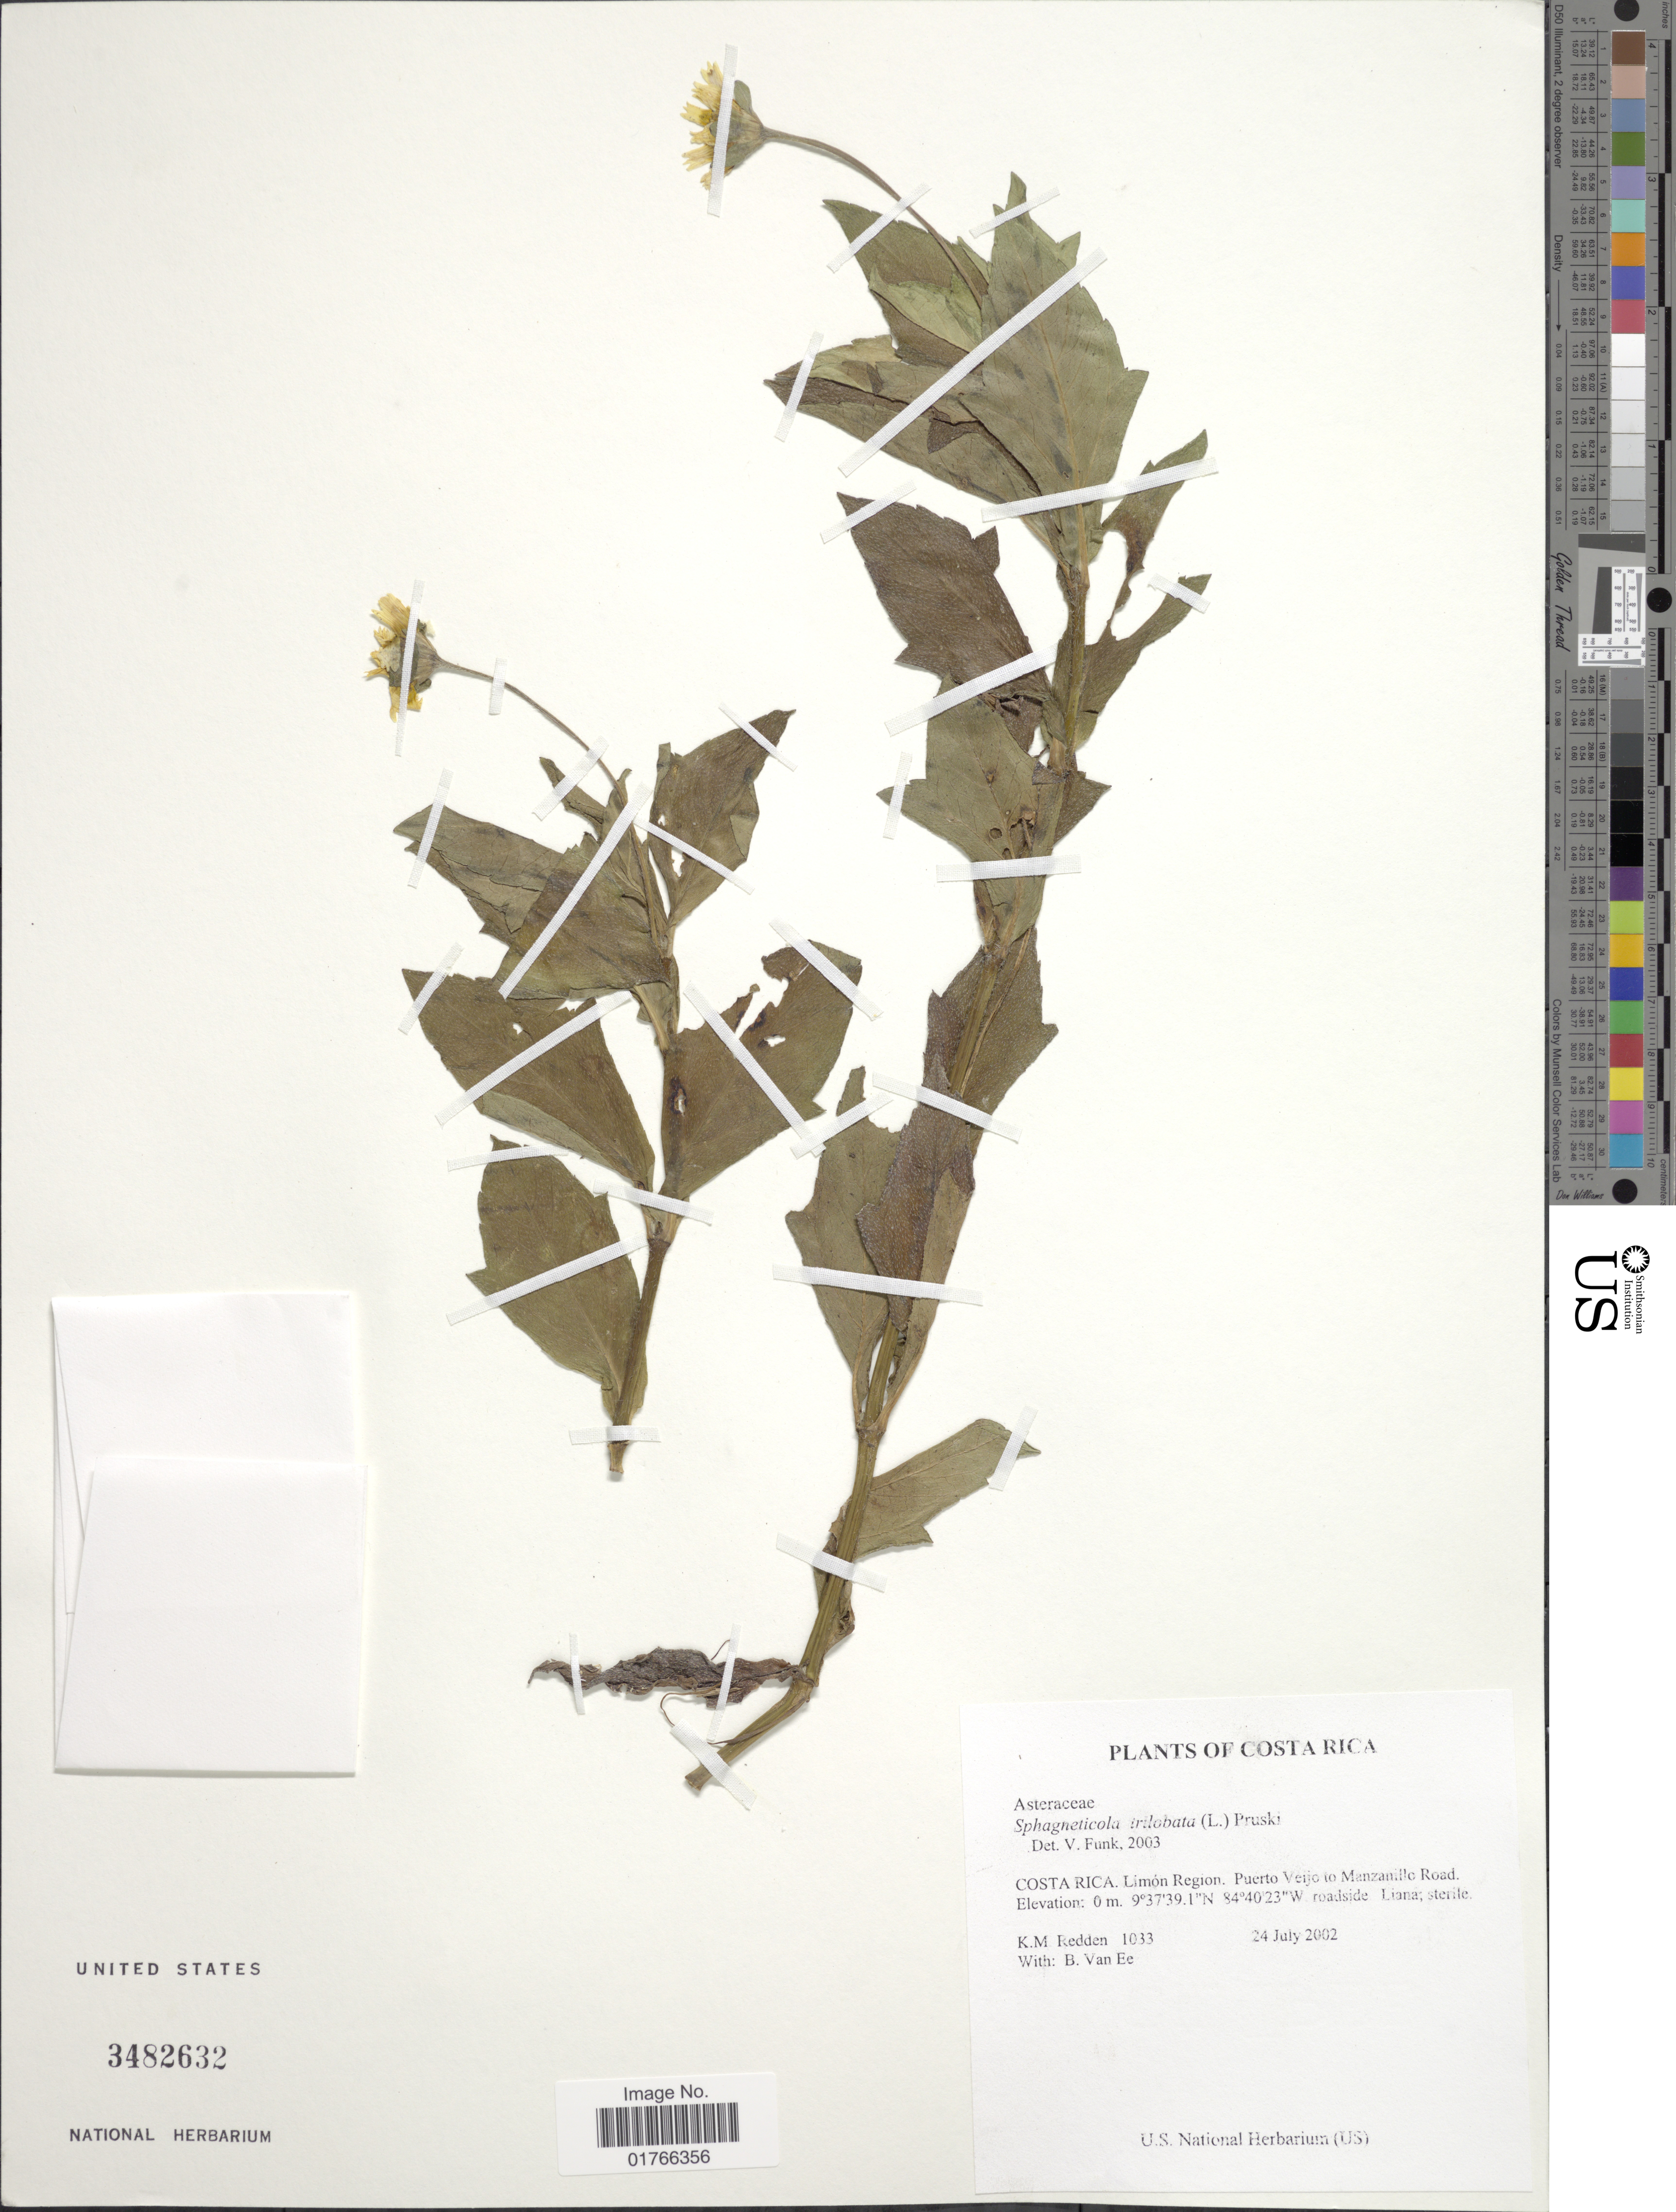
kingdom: Plantae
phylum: Tracheophyta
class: Magnoliopsida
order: Asterales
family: Asteraceae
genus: Sphagneticola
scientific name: Sphagneticola trilobata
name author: (L.) Pruski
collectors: K. M. Redden & B. van Ee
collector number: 1033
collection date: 2002-07-24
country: Costa Rica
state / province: Limón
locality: Puerto Viejo to Manzanillo Road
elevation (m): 0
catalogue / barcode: US 3482632